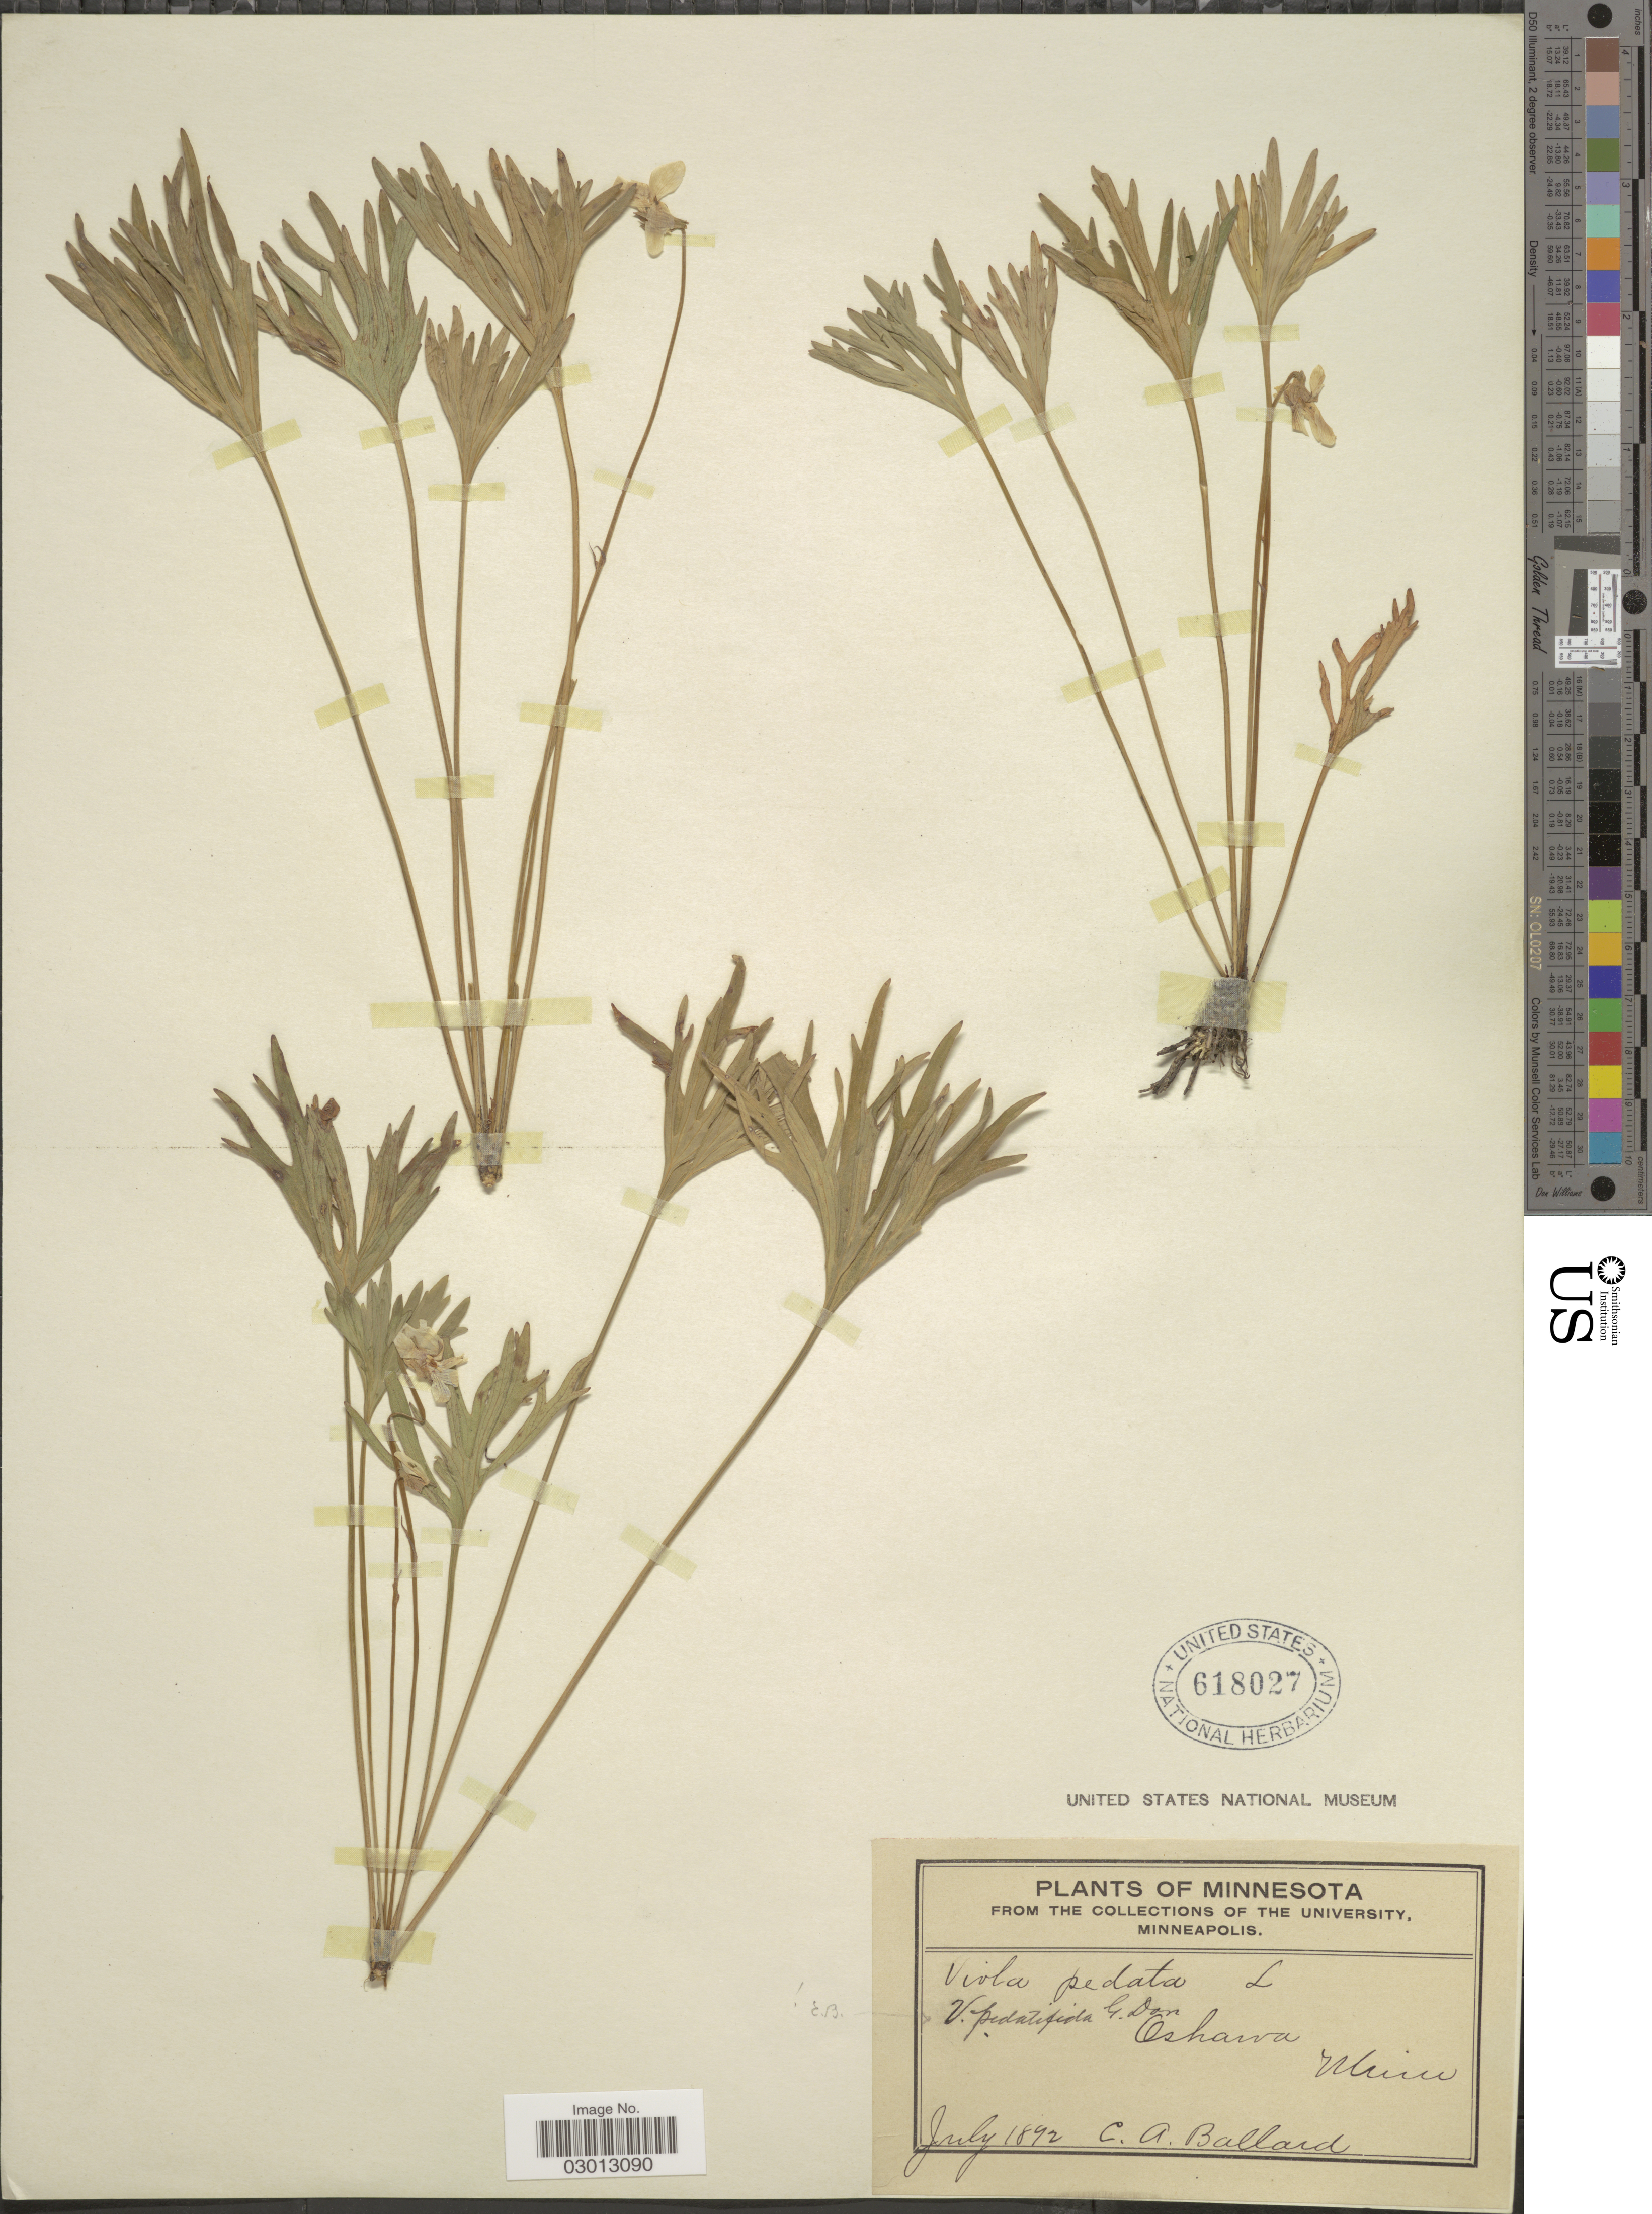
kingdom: Plantae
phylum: Tracheophyta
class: Magnoliopsida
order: Malpighiales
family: Violaceae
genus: Viola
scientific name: Viola pedatifida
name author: G. Don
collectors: C. A. Ballard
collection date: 1892-07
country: United States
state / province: Minnesota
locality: Oshawa.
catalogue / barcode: US 618027